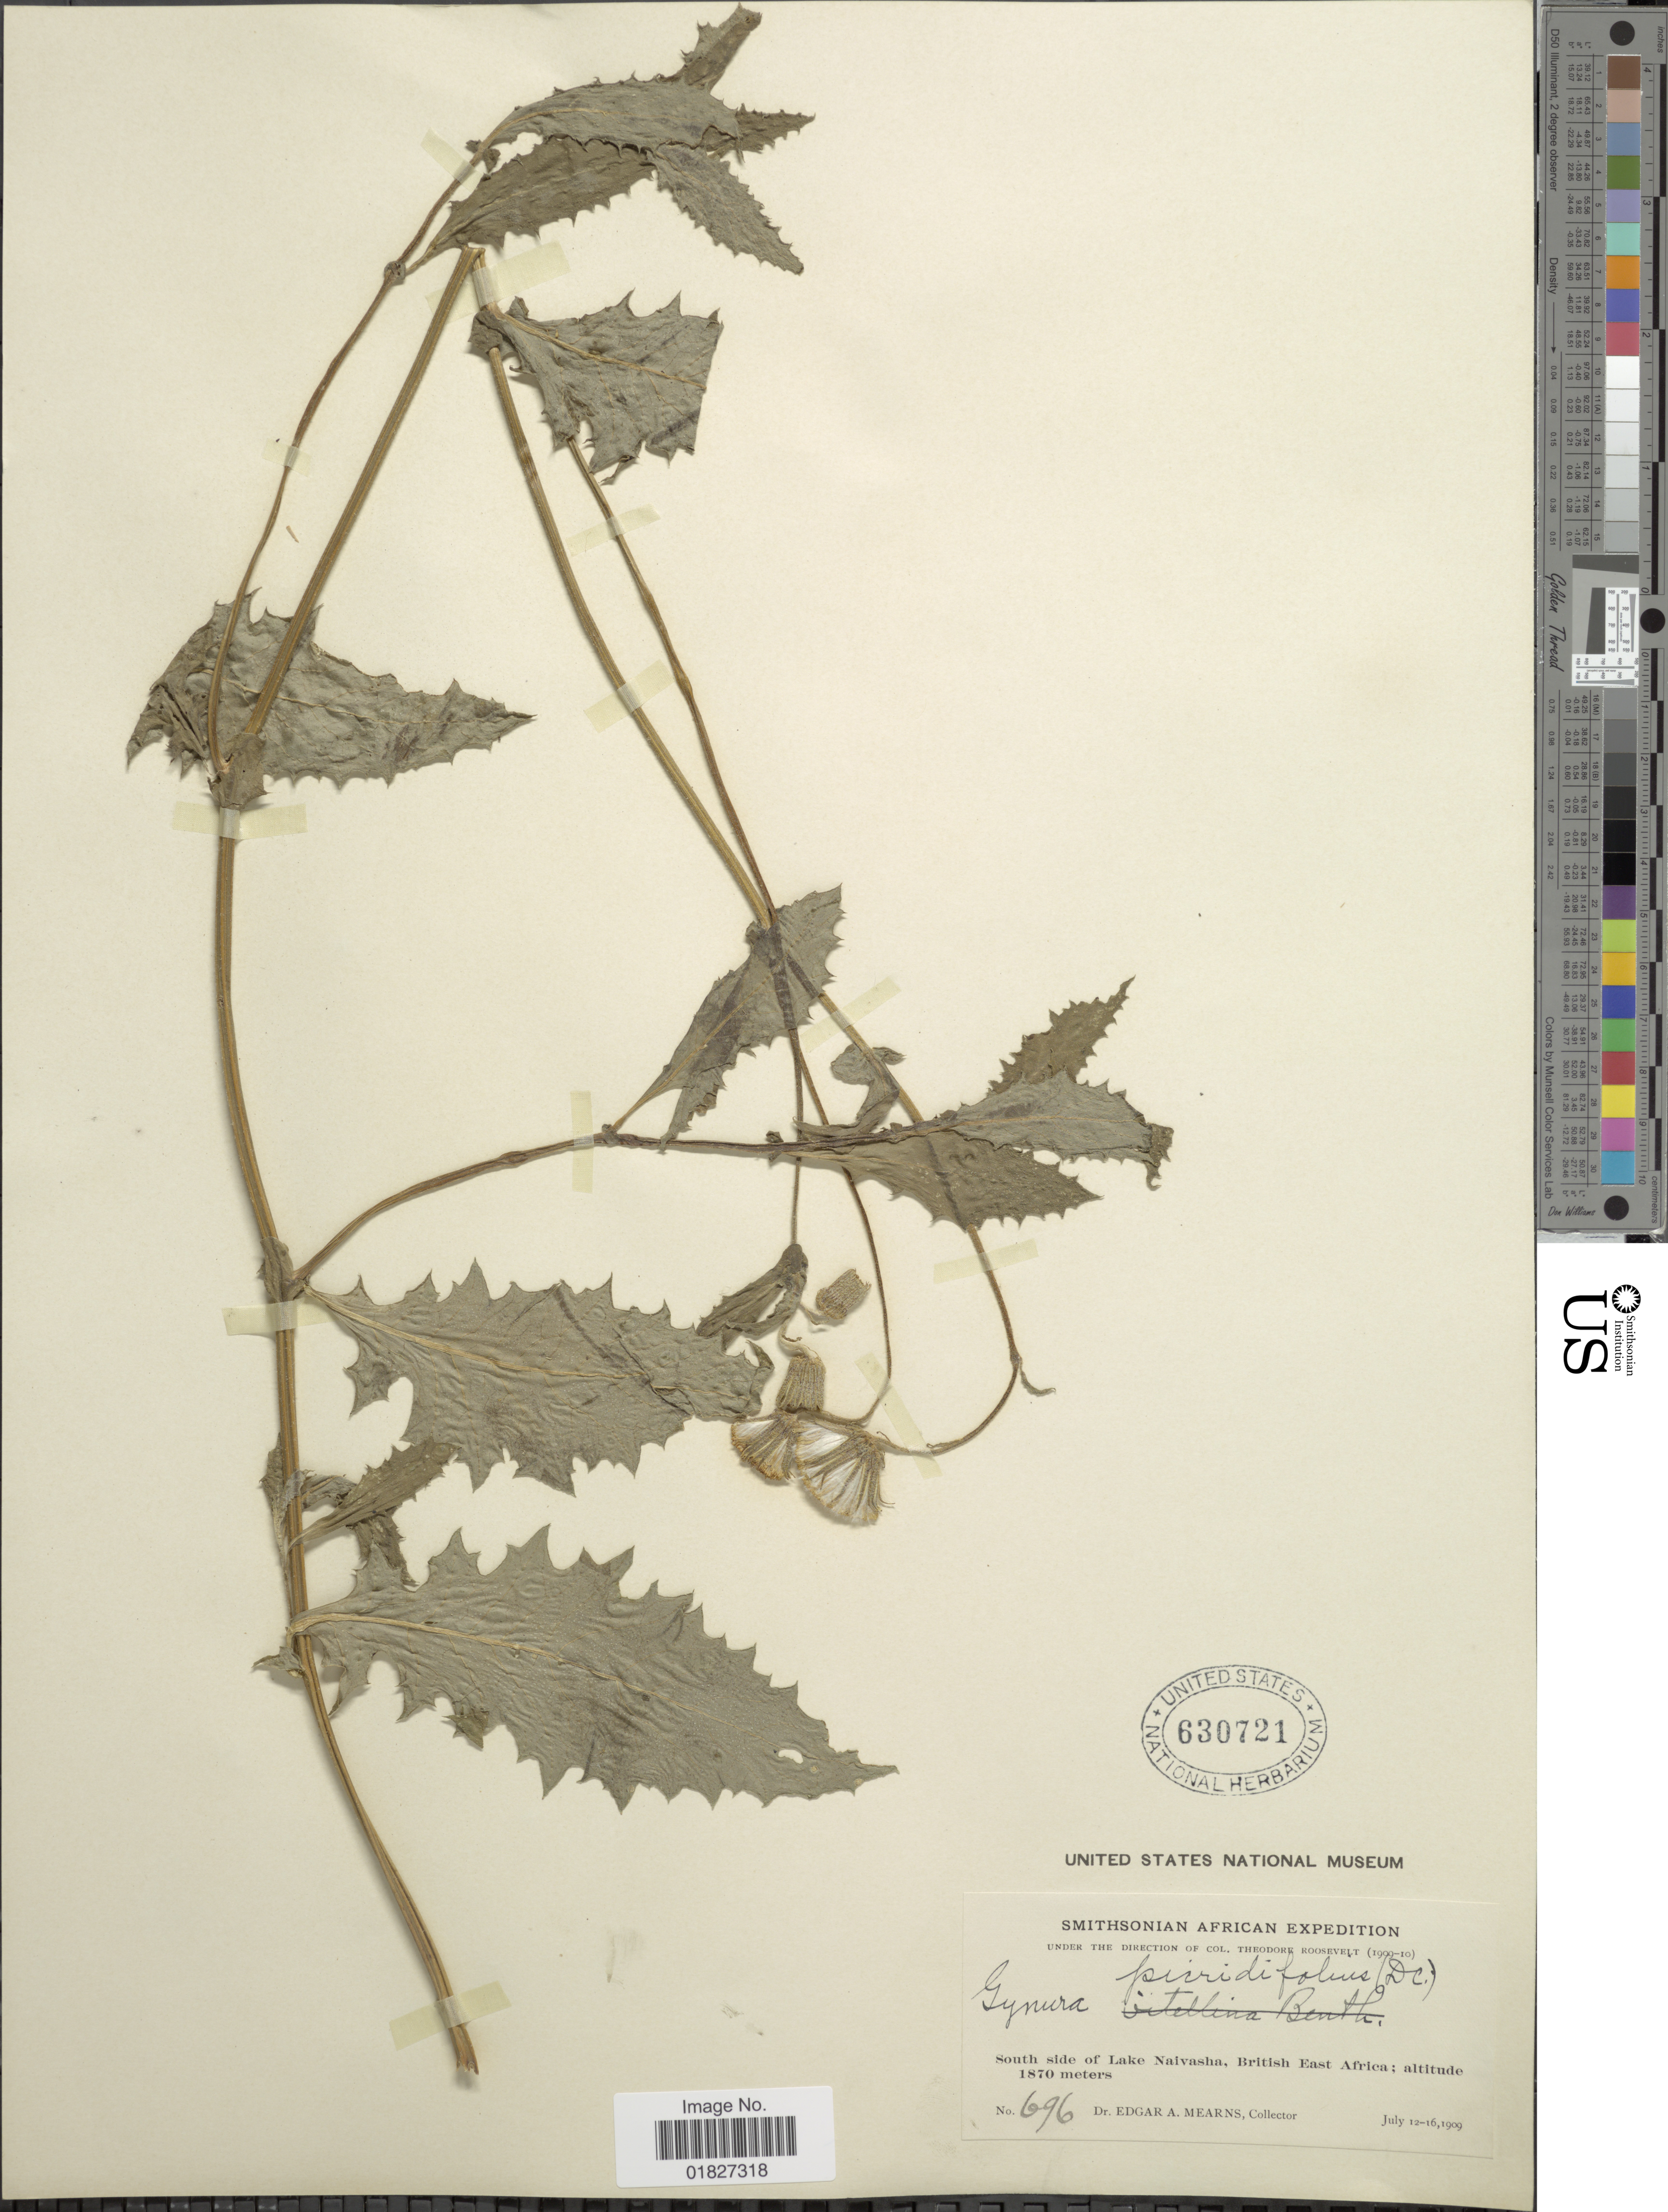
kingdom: Plantae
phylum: Tracheophyta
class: Magnoliopsida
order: Asterales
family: Asteraceae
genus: Gynura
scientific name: Gynura picridifolius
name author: DC.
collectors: E. A. Mearns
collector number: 696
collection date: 1909-07-12/1909-07-16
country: Kenya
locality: South side of Lake Naivasha, British East Africa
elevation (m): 1870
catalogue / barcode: US 630721